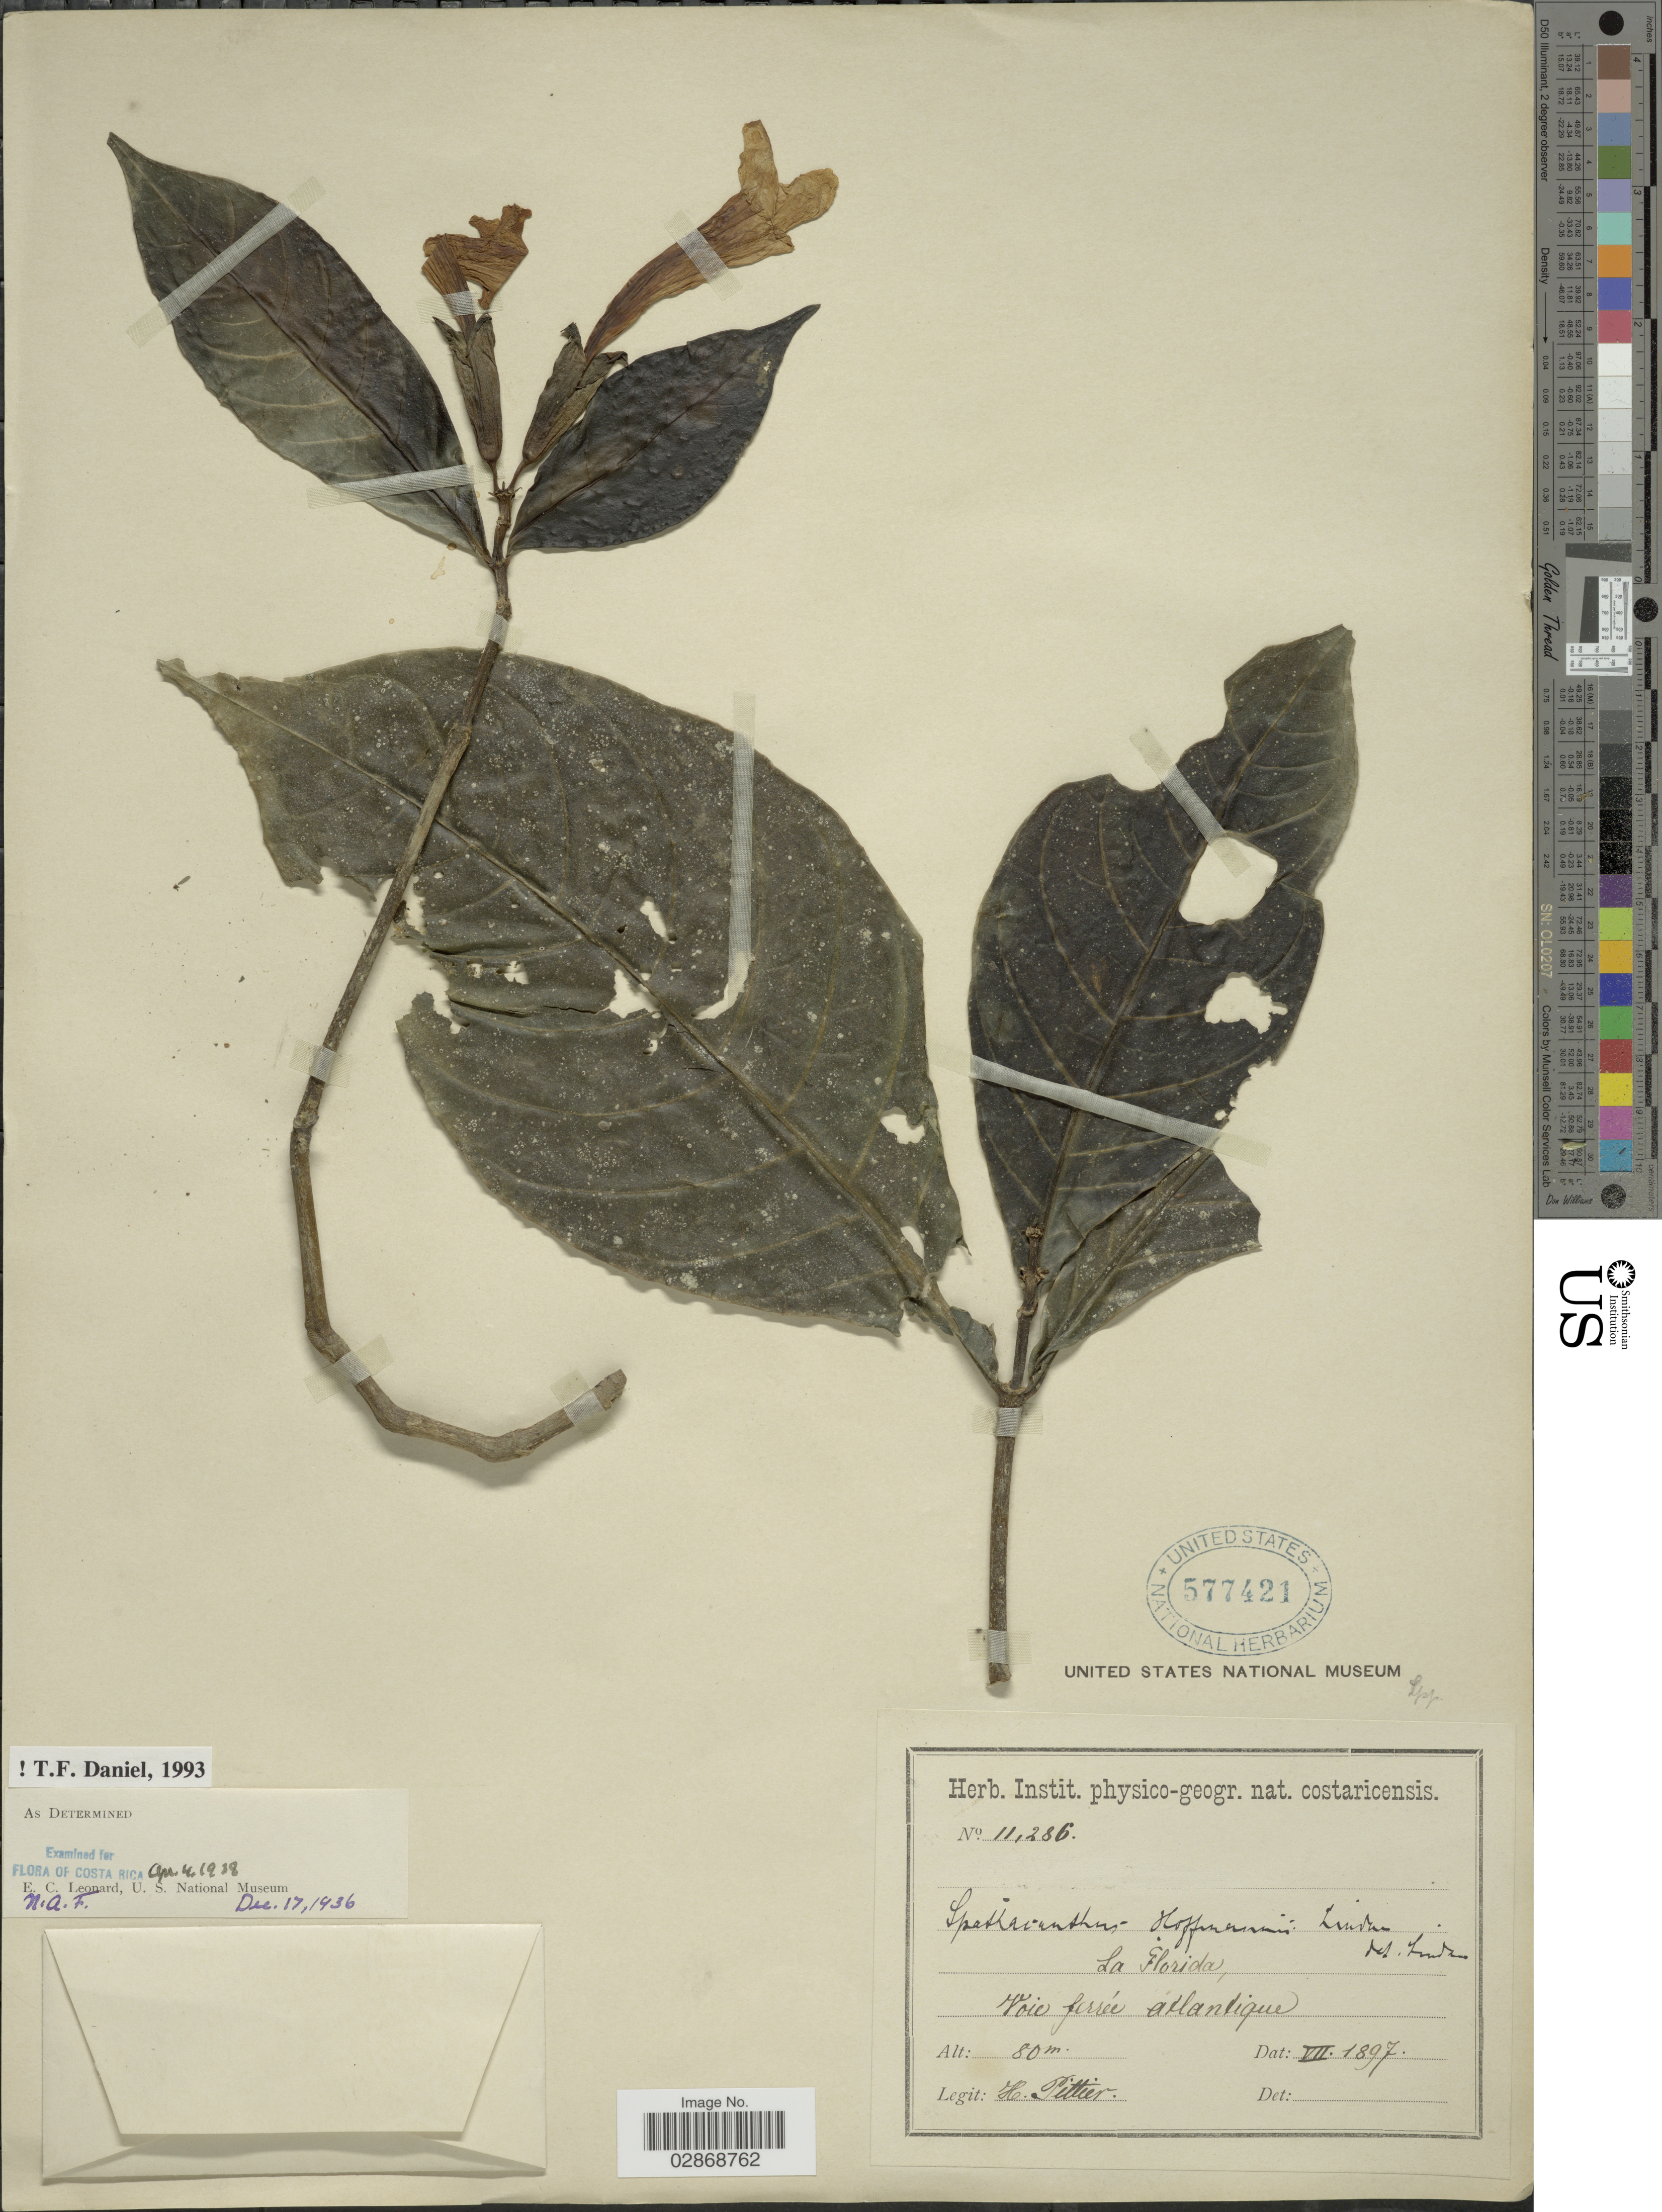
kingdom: Plantae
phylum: Tracheophyta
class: Magnoliopsida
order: Lamiales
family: Acanthaceae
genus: Spathacanthus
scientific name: Spathacanthus hoffmannii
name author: Lindau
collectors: H. F. Pittier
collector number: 11286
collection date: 1897-07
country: Costa Rica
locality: La Florida, Voie ferrée atlantique.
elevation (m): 80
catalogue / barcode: US 577421